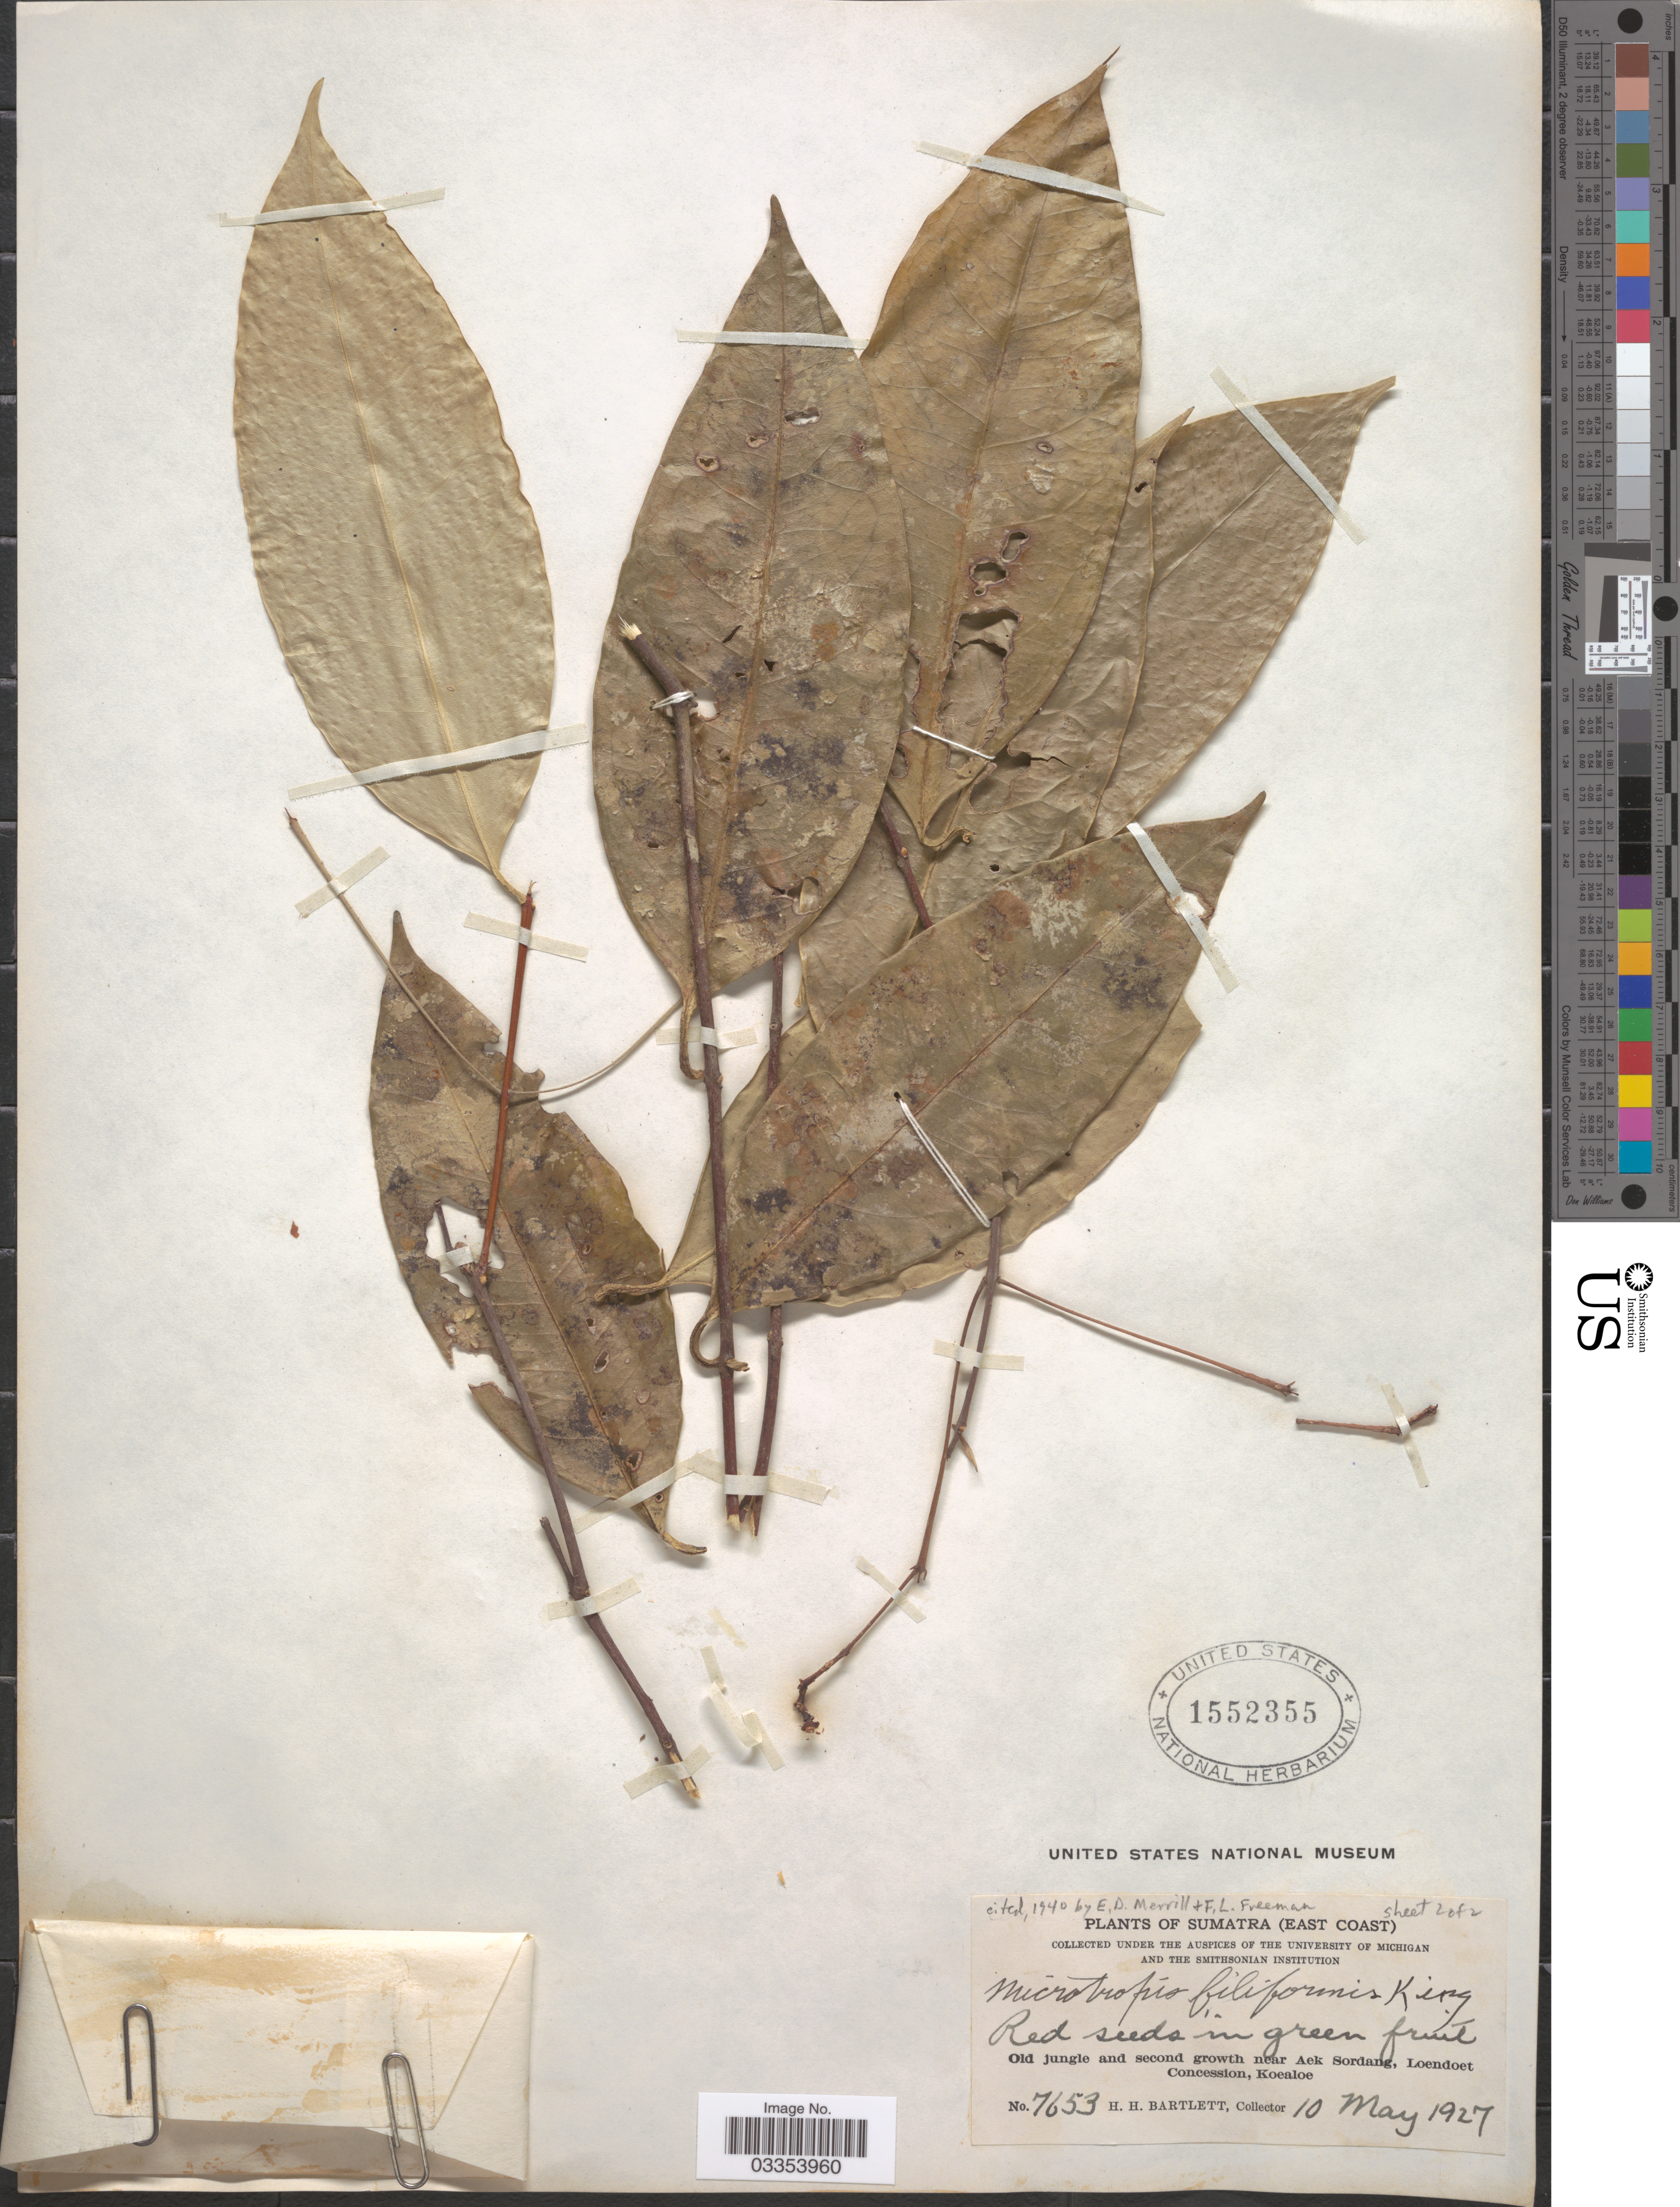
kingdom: Plantae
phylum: Tracheophyta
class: Magnoliopsida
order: Celastrales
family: Celastraceae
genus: Microtropis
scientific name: Microtropis filiformis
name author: King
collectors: H. H. Bartlett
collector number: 7653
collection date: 1927-05-10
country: Indonesia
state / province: Sumatra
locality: (East Coast). Old jungle and second growth near Aek Sordang, Loendoet Concession, Koealoe.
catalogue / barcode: US 1552355